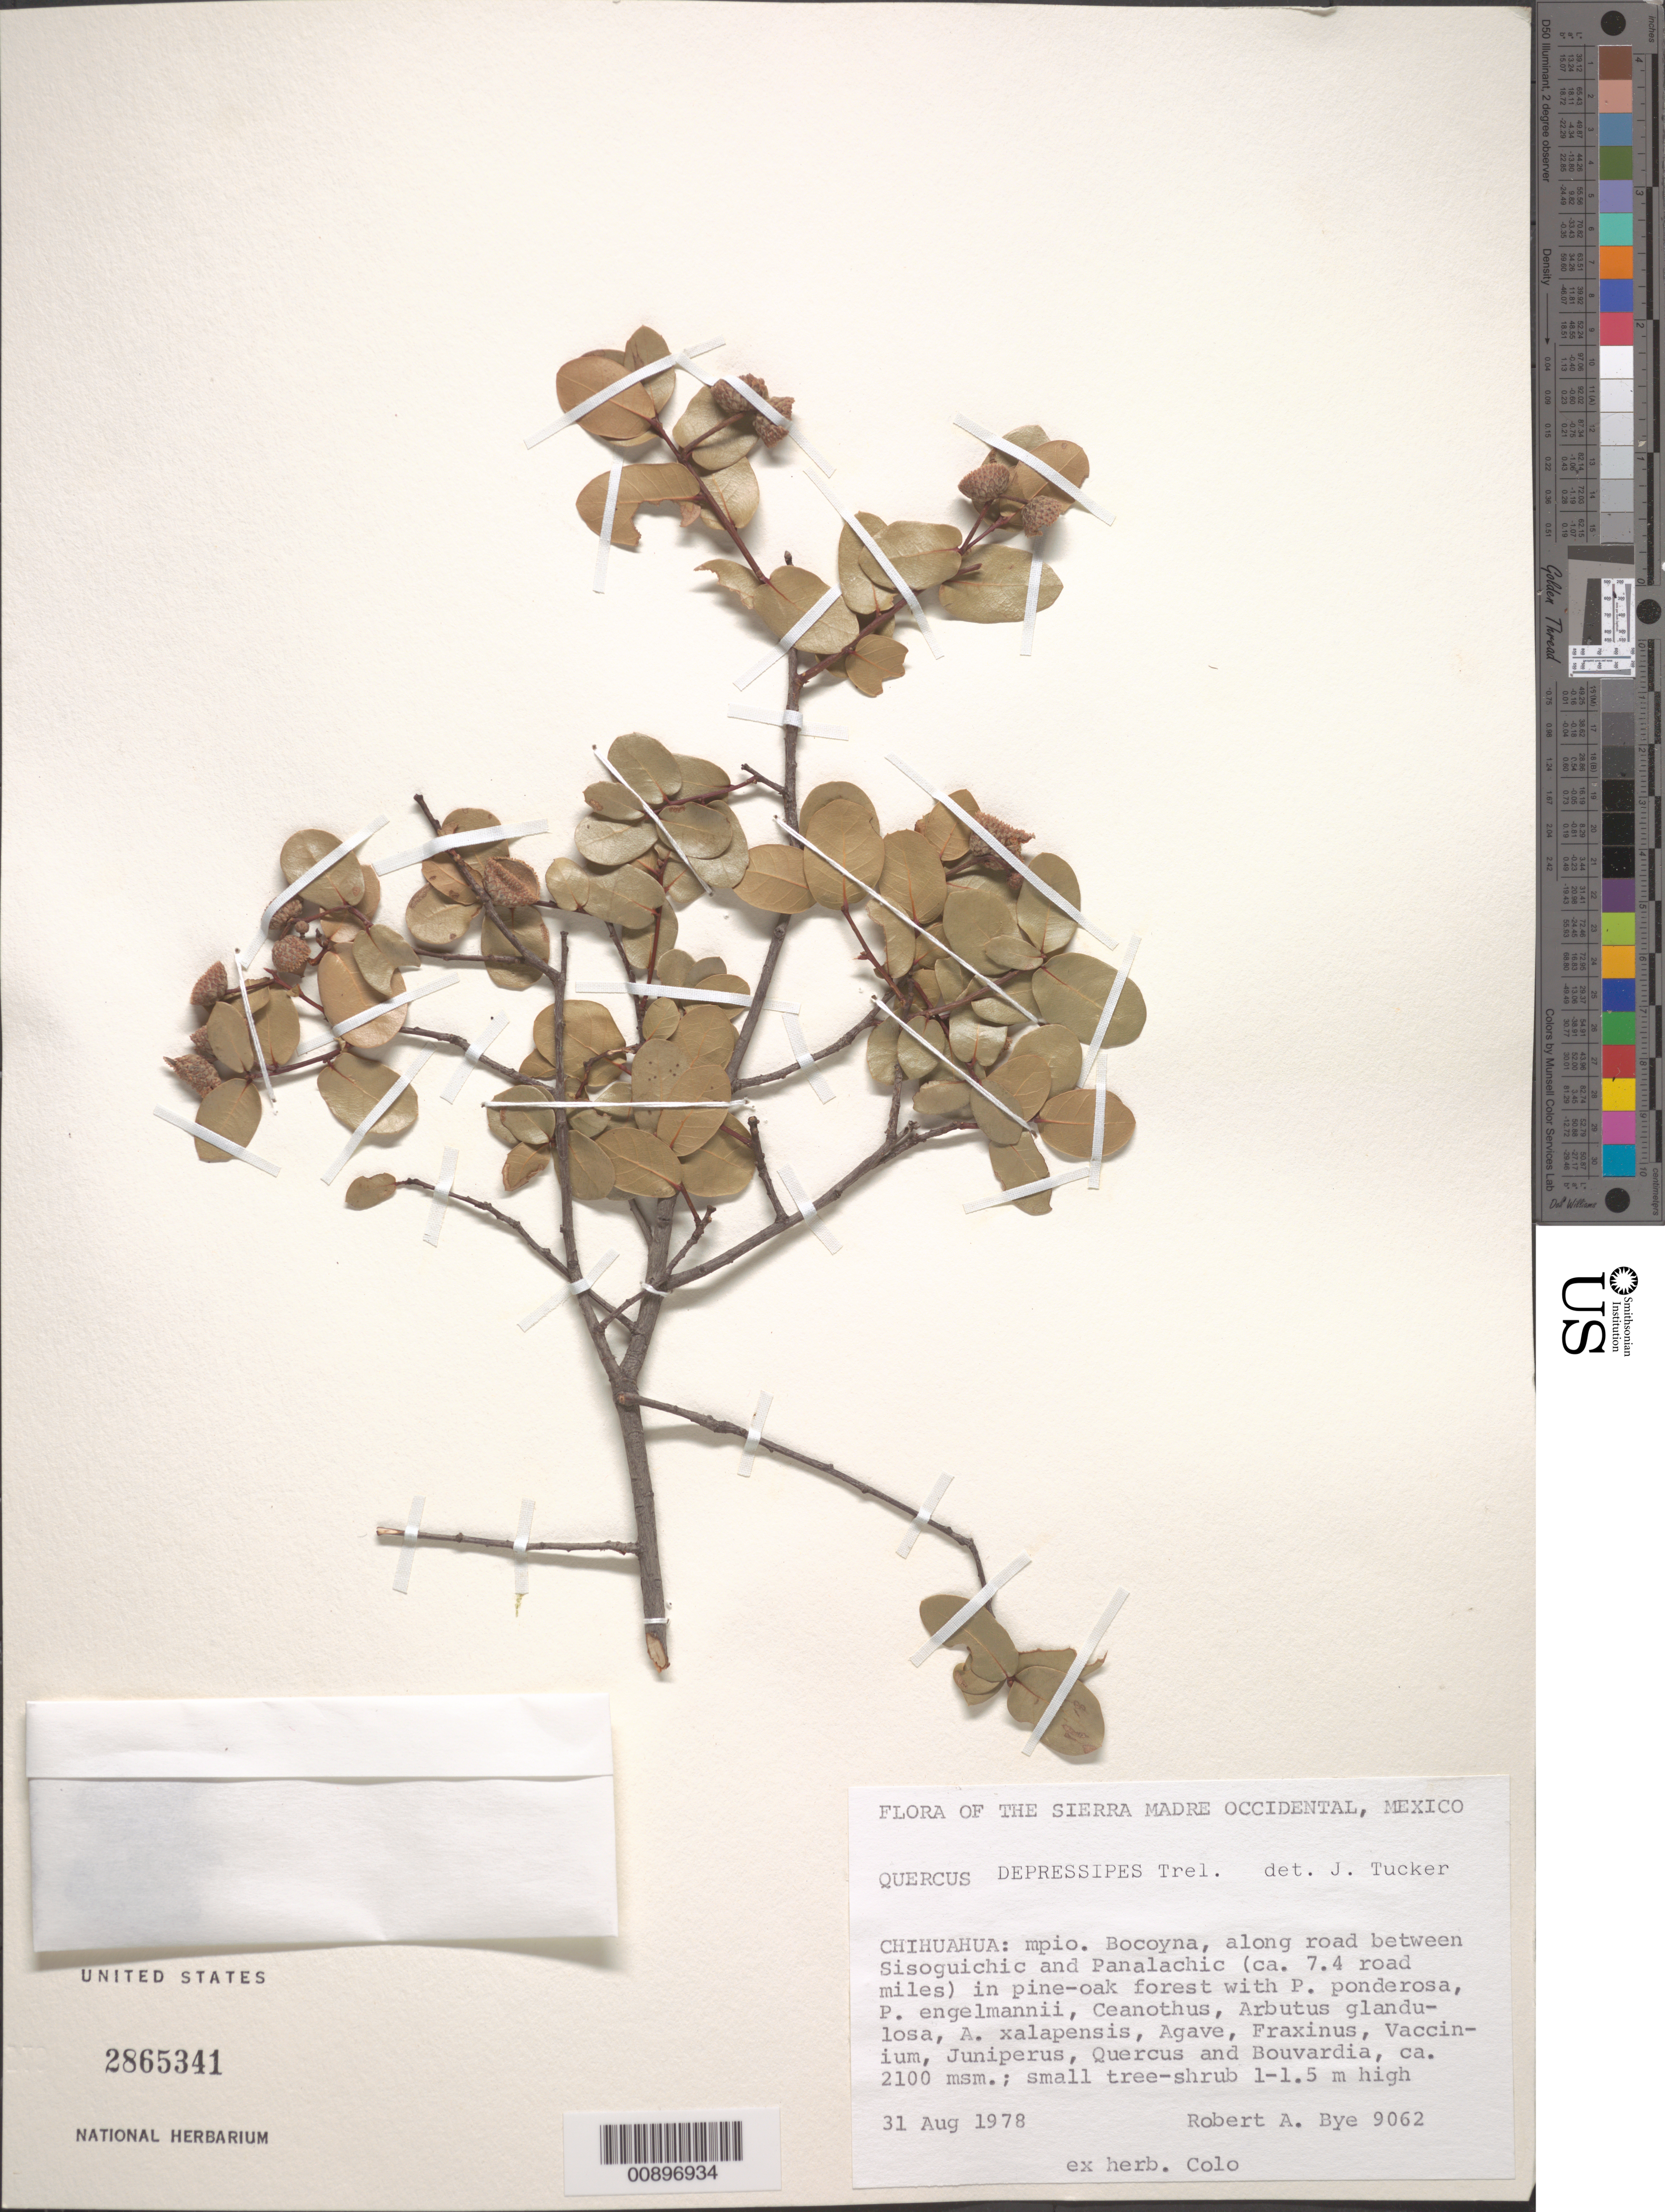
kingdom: Plantae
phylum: Tracheophyta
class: Magnoliopsida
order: Fagales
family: Fagaceae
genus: Quercus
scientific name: Quercus depressipes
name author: Trel.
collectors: R. A. Bye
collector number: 9062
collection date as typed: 31 Aug 1978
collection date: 1978-08-31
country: Mexico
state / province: Chihuahua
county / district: Bocoyna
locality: Chihuahua:mpio. Bocoyna, along road between Sisoguichic and Panalachic (ca. 7.4 road miles).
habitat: In pine-oak forest with P. ponderosa, P. engelmannii, Ceanothus, Arbutus glandulosa, A. xalapensis, Agave, Fraxinus, ..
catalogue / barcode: US 2865341